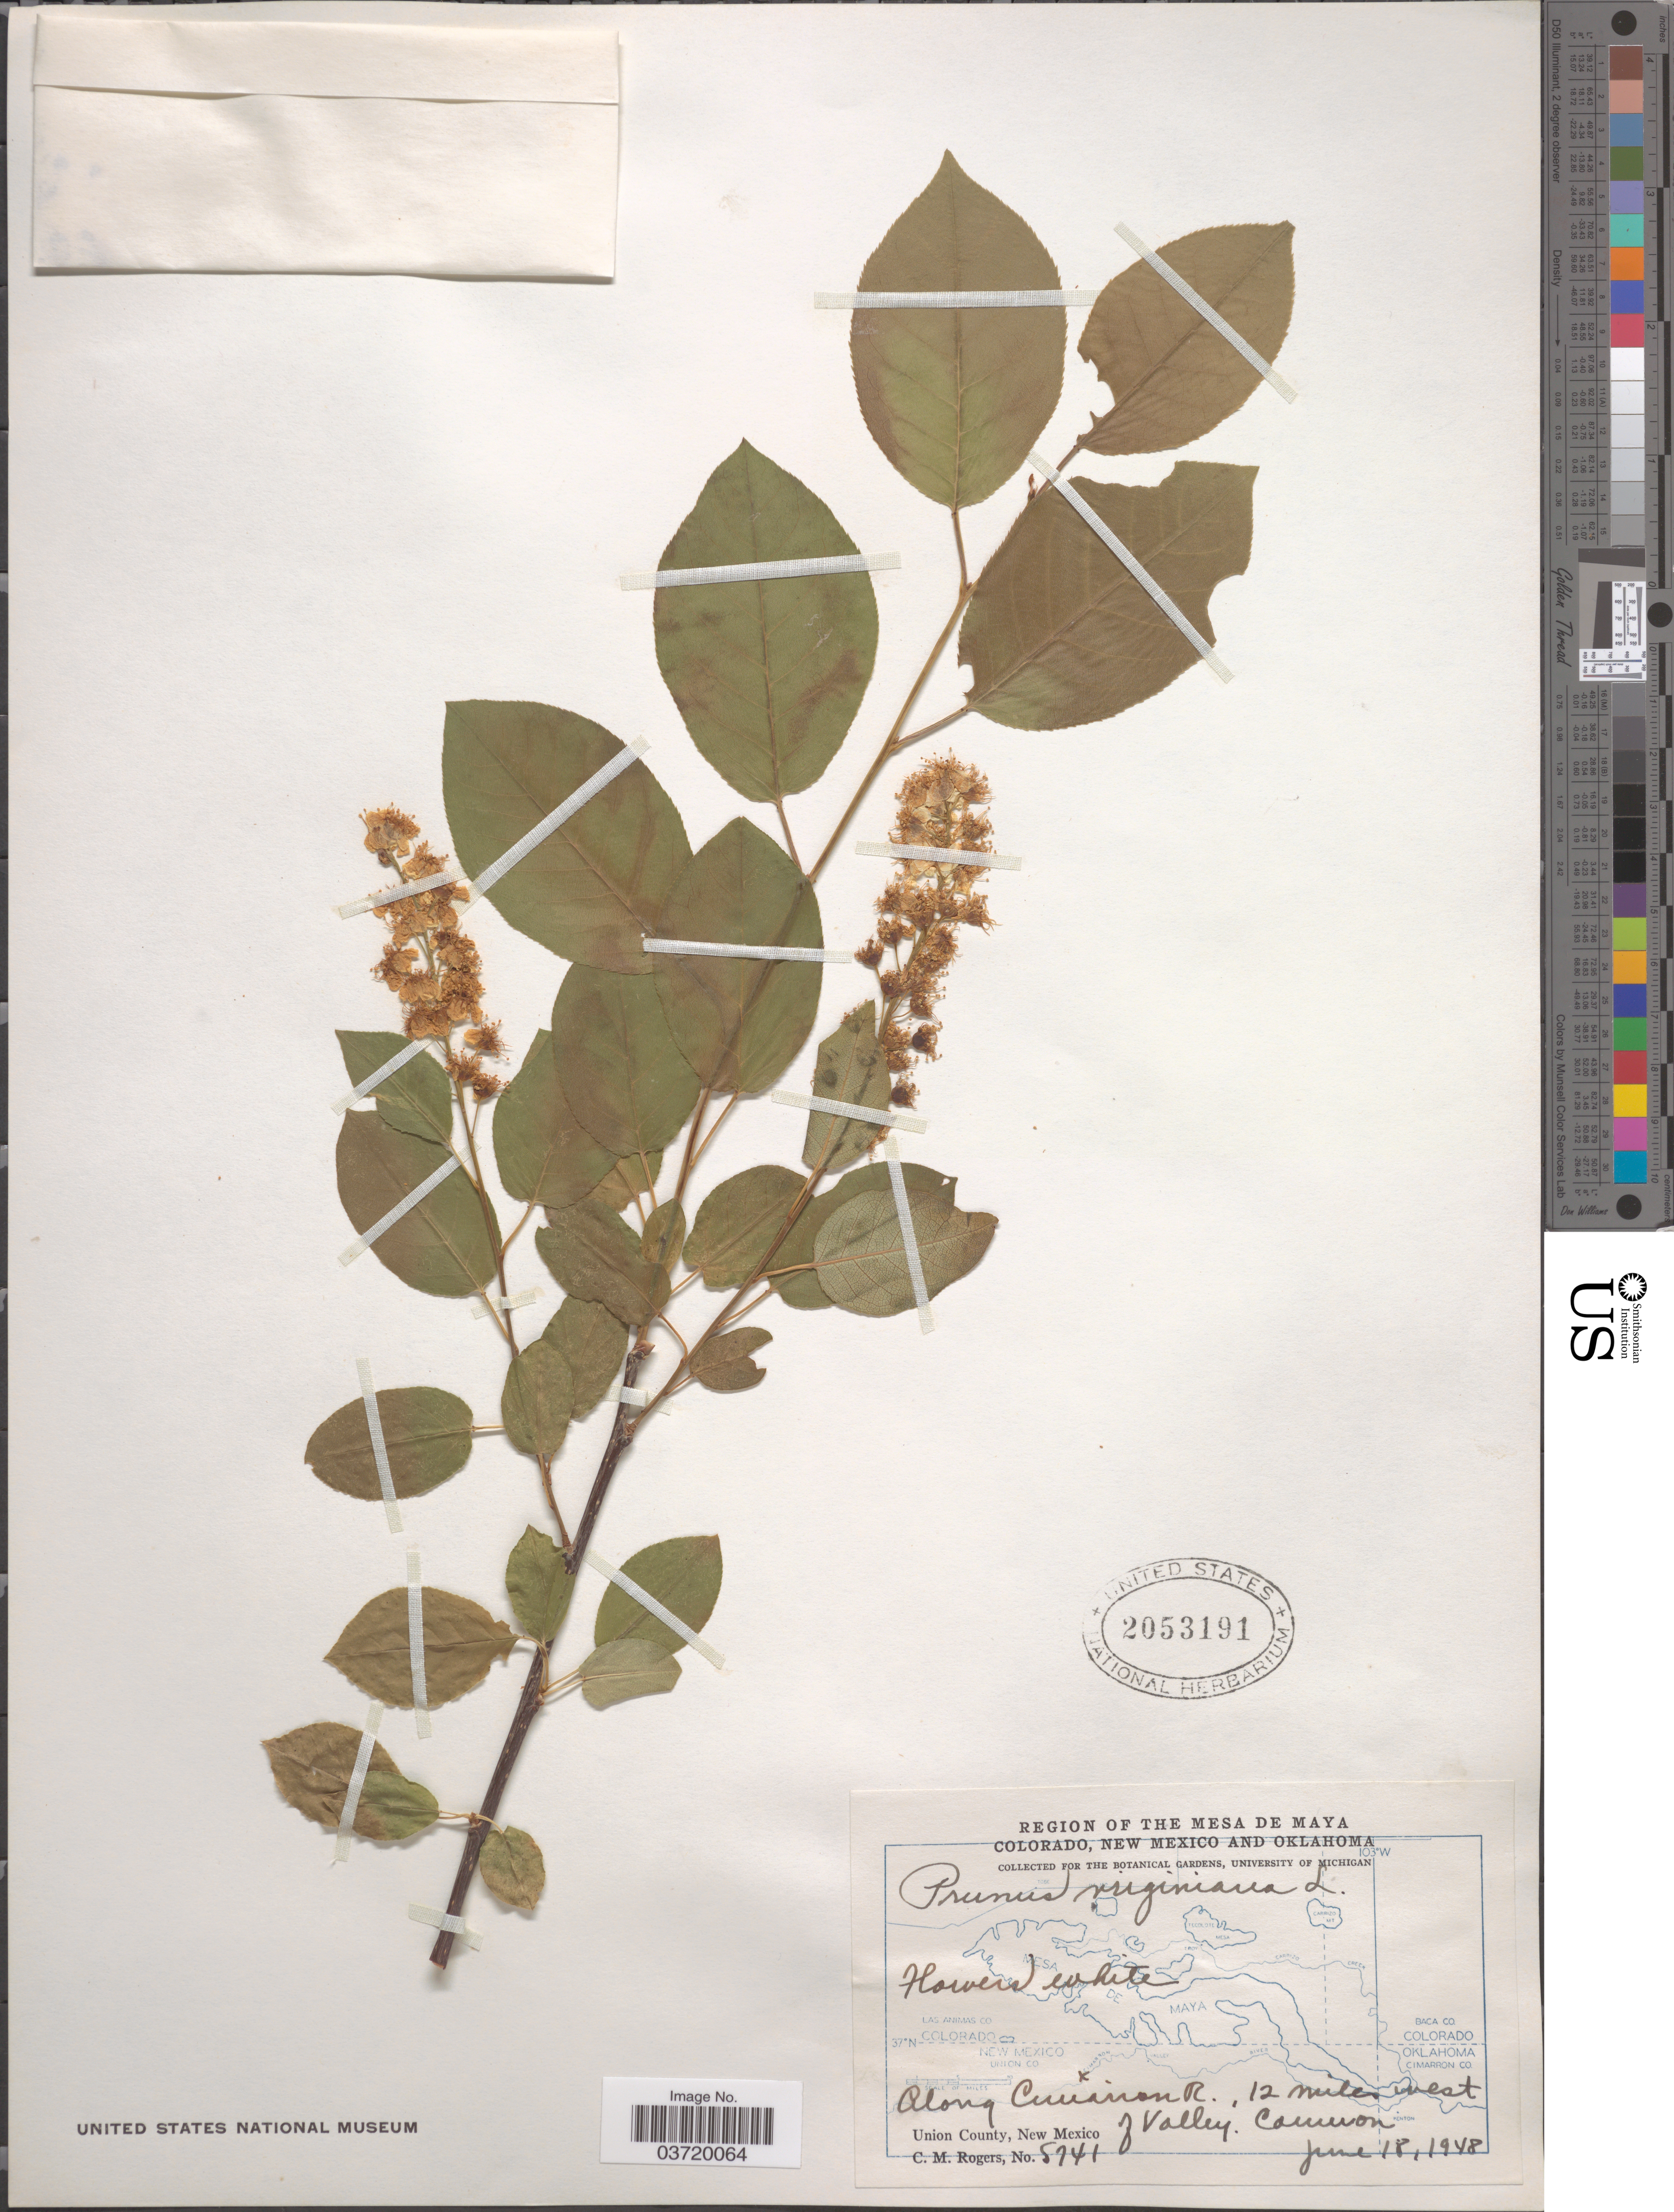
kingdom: Plantae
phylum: Tracheophyta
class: Magnoliopsida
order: Rosales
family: Rosaceae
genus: Prunus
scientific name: Prunus virginiana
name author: L.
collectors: C. M. Rogers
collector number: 5741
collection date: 1948-06-18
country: United States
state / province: New Mexico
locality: Region of the Mesa de Maya. Along Cimarron R., 12 miles west of Valley. Union County.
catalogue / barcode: US 2053191